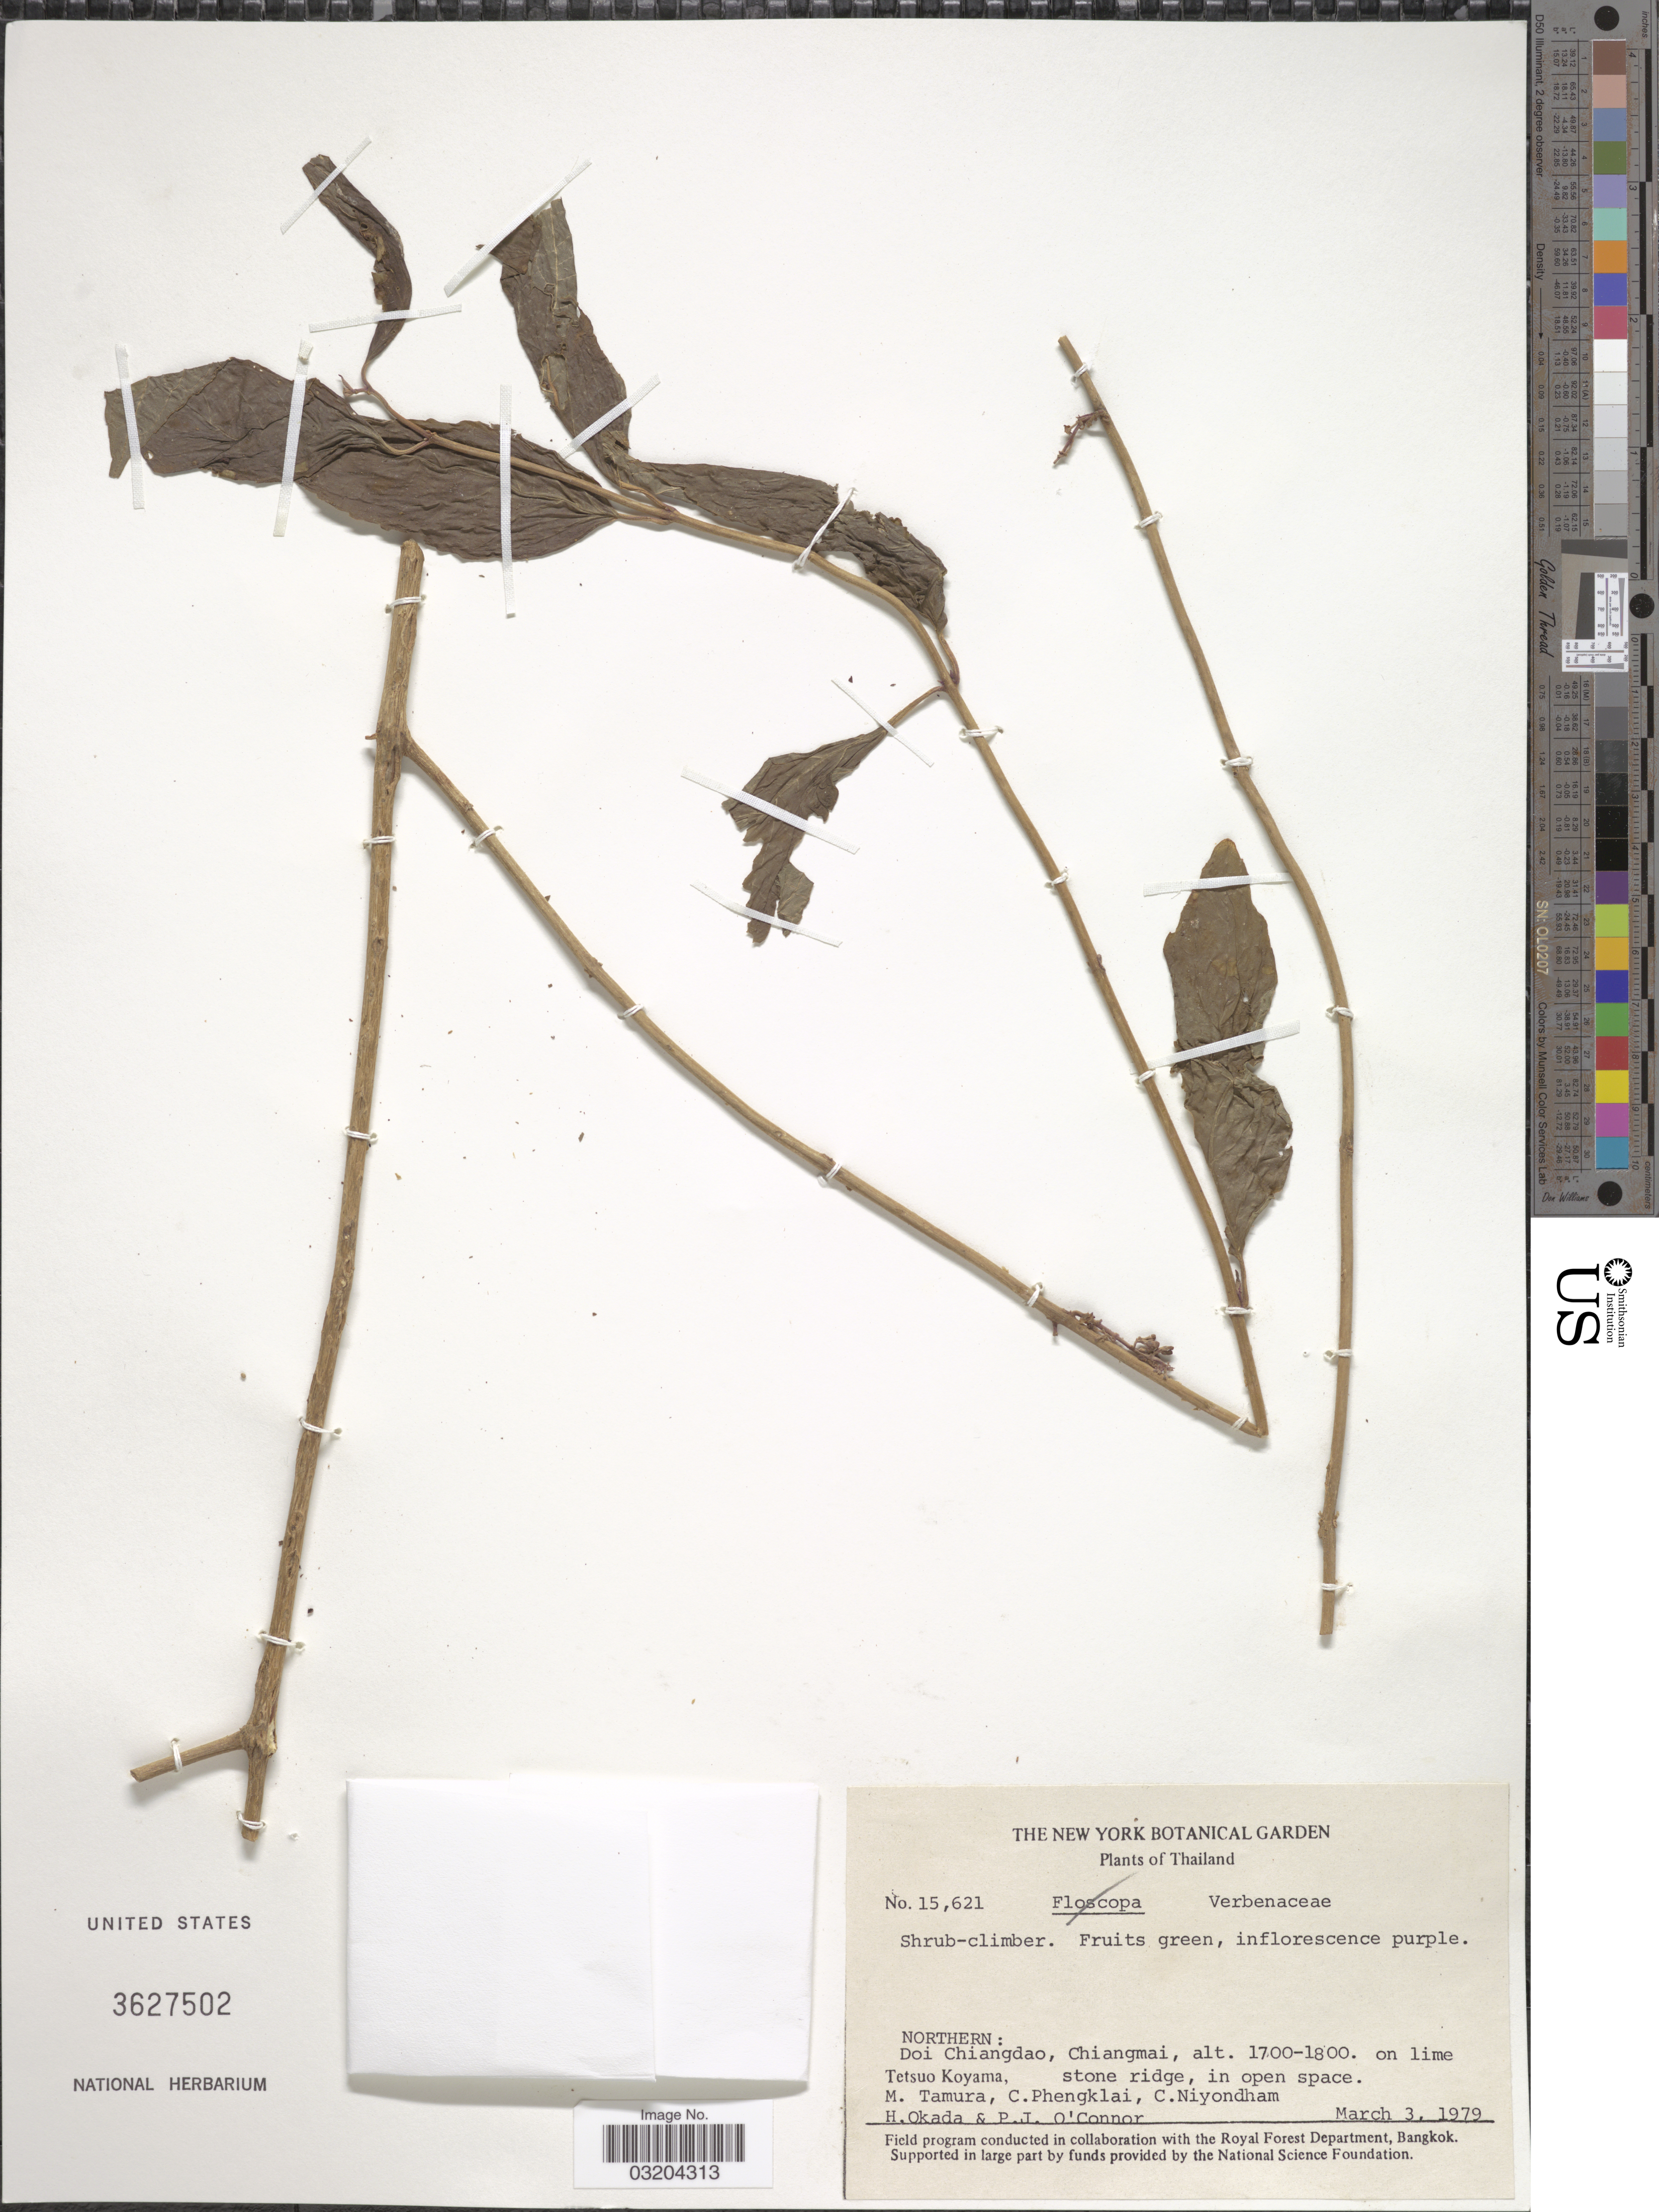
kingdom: Plantae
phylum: Tracheophyta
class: Magnoliopsida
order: Lamiales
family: Verbenaceae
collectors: T. Koyama, M. Tamura, C. Phengklai, C. Niyondham & et al.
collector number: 15621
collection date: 1979-03-03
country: Thailand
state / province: Chiang Mai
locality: Northern: Doi Chiangdao.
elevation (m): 1700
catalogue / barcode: US 3627502